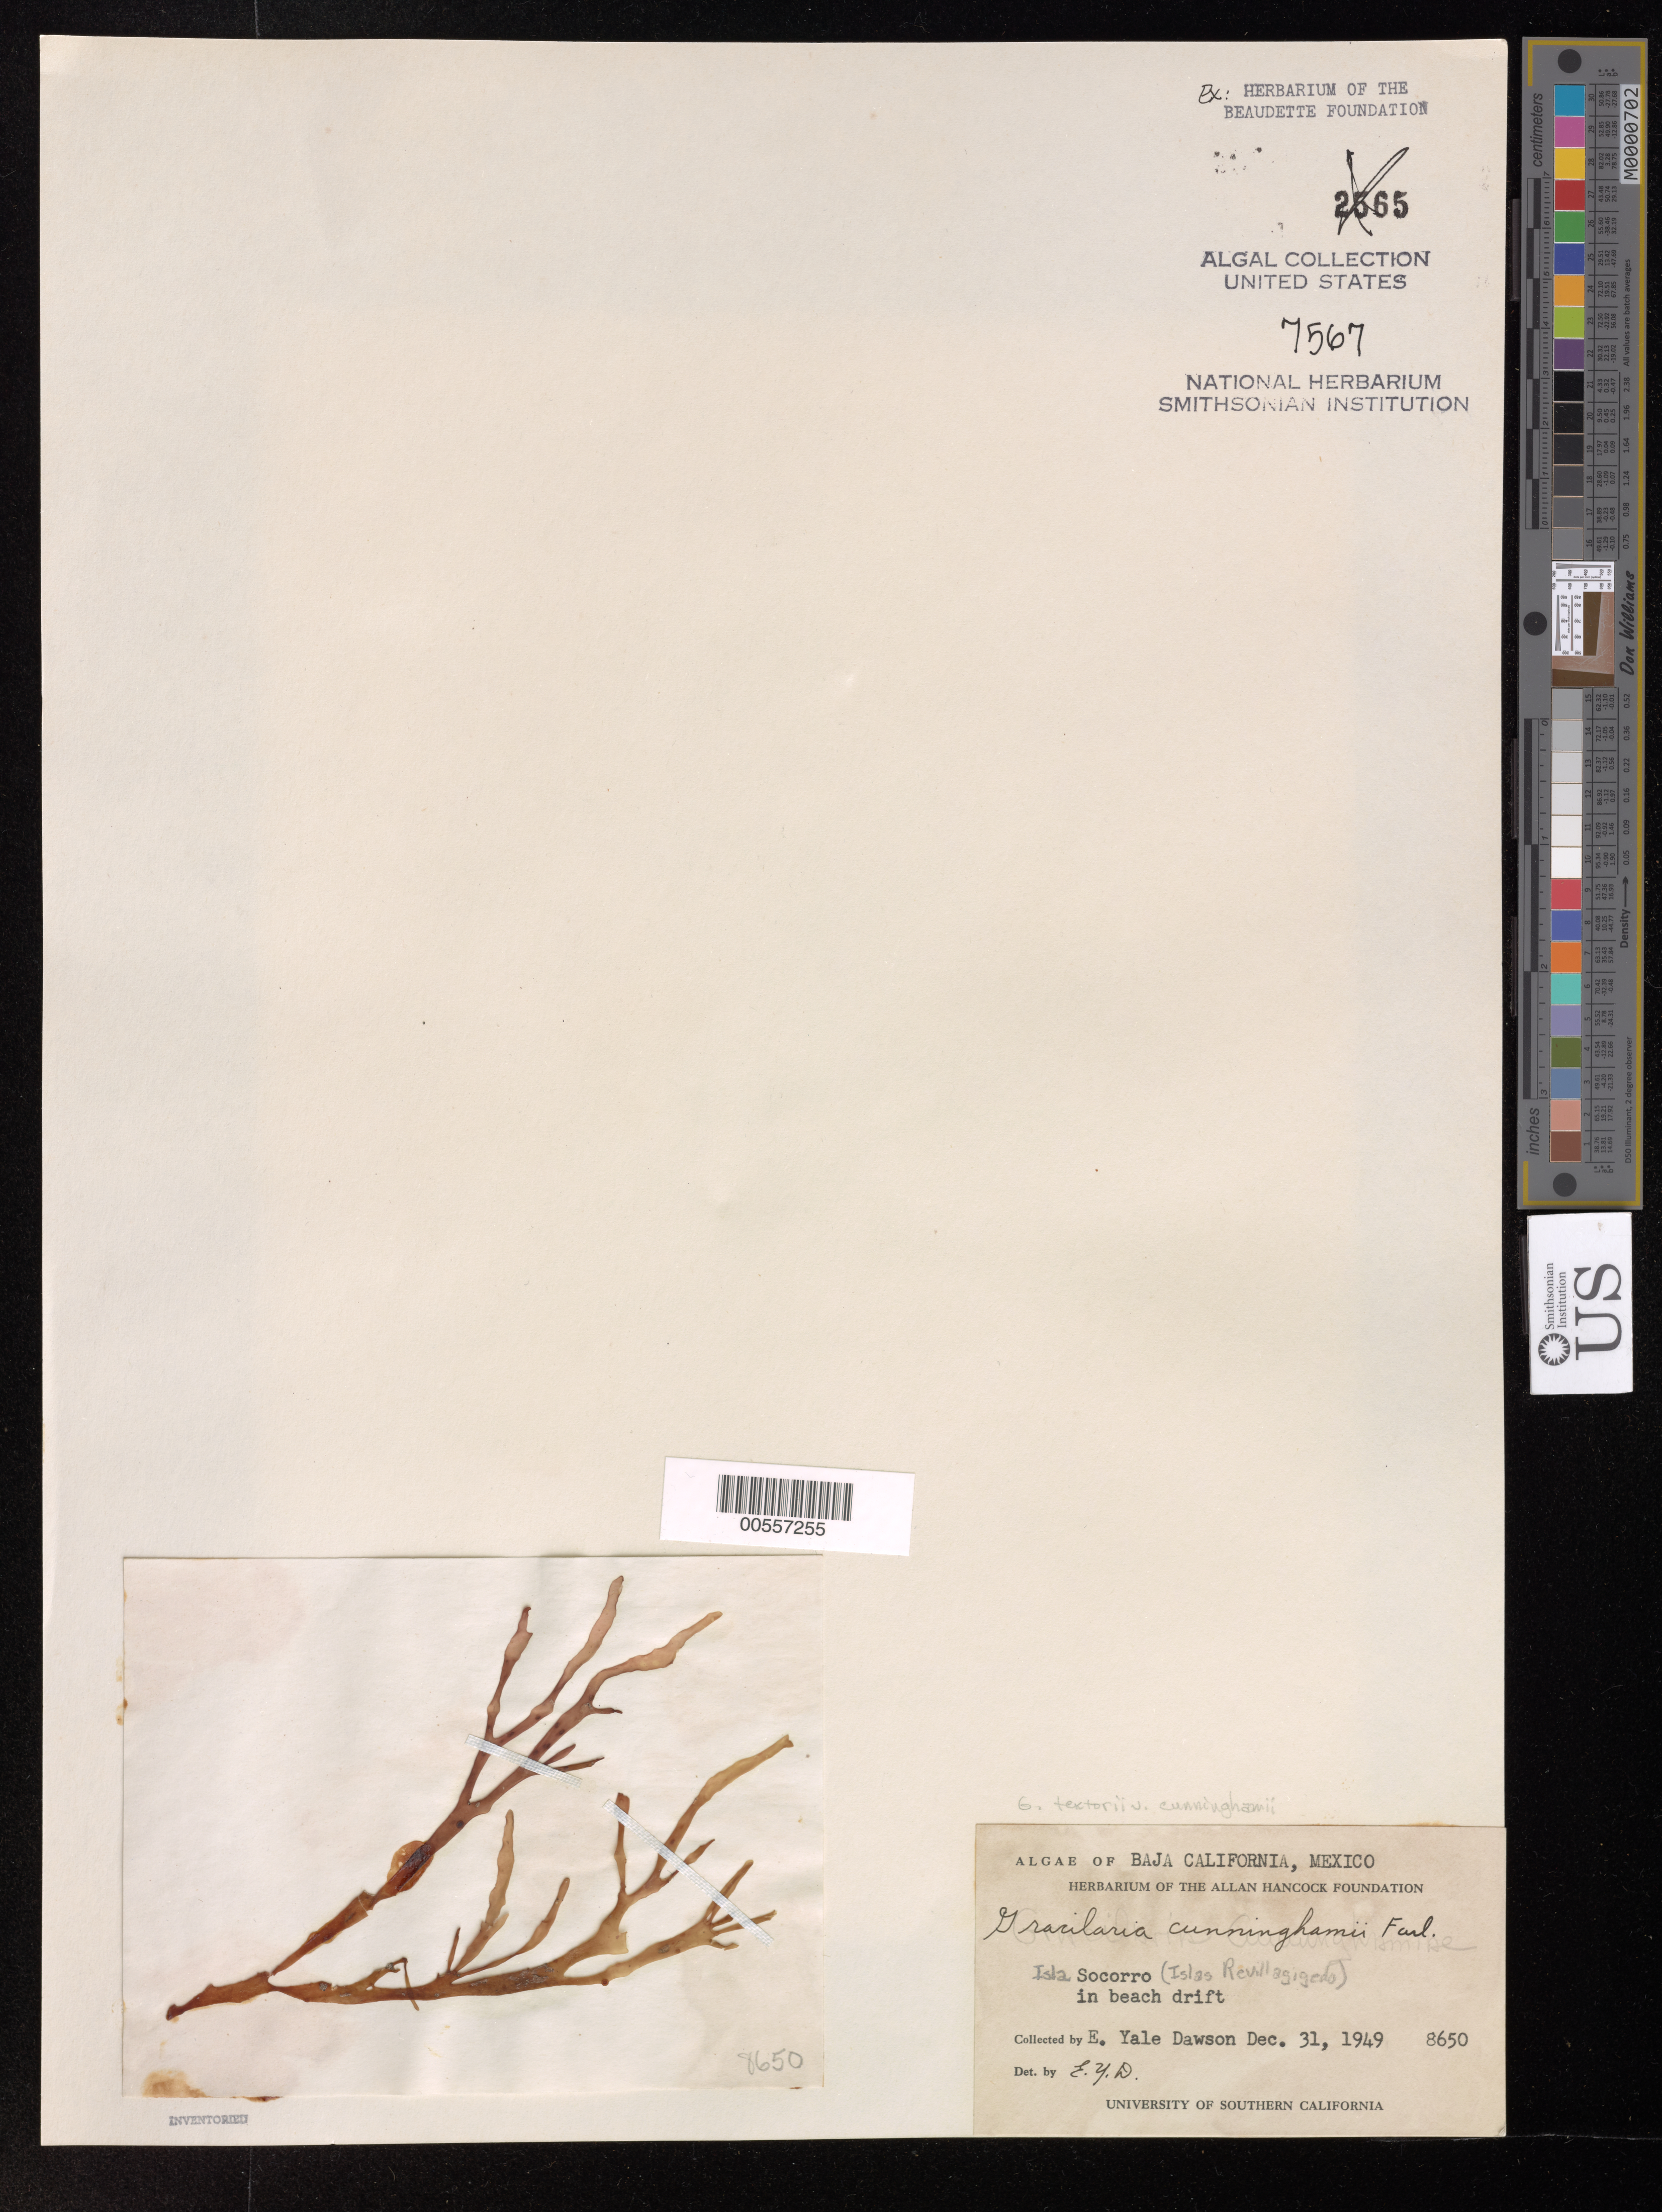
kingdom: Plantae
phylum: Rhodophyta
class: Florideophyceae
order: Gracilariales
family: Gracilariaceae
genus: Gracilaria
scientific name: Gracilaria textorii var. cunninghamii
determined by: Dawson, E. Y.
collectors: E. Y. Dawson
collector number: EYD 8650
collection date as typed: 31 Dec 1949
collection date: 1949-12-31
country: Mexico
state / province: Colima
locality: Socorro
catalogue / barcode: US 7567